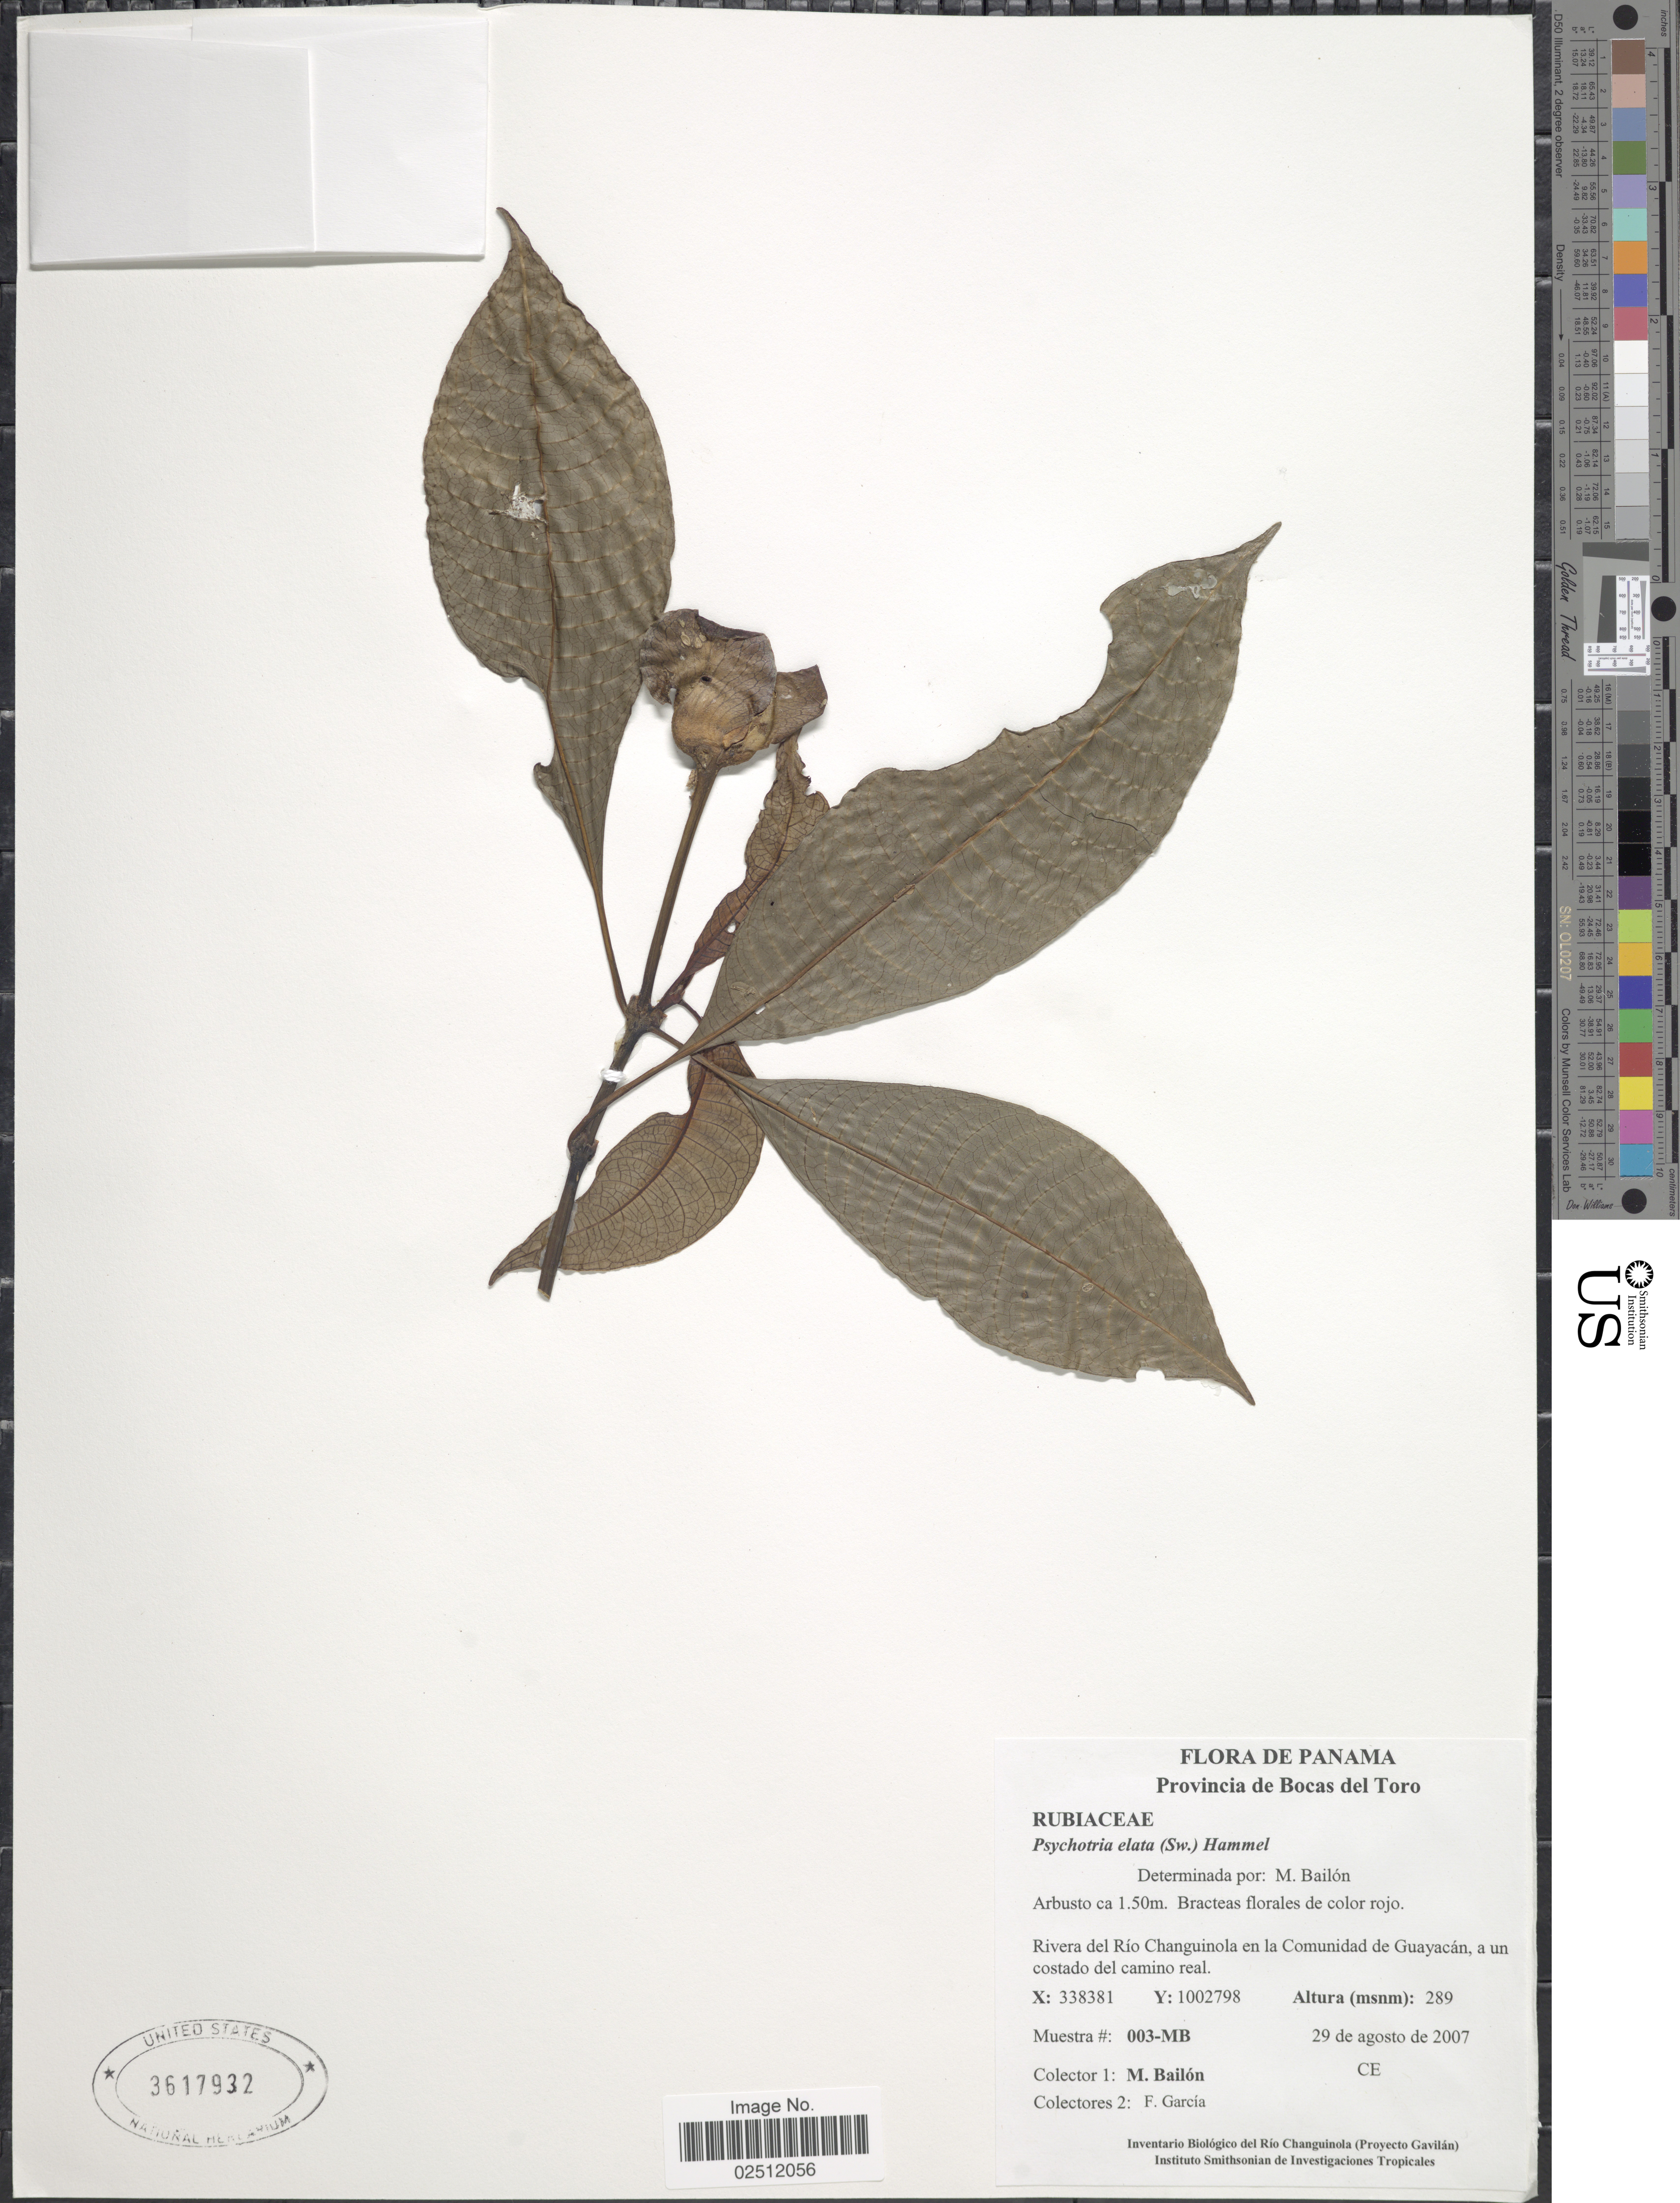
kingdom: Plantae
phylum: Tracheophyta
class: Magnoliopsida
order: Gentianales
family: Rubiaceae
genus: Psychotria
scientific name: Psychotria elata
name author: (Sw.) Hammel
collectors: M. Bailón & F. Garcia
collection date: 2007-08-29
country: Panama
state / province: Bocas del Toro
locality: Provincia de Bocas del Toro, Rivera del Río Changuinola en la Comunidad de Guayacán, a un costado del camino real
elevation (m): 289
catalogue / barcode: US 3617932